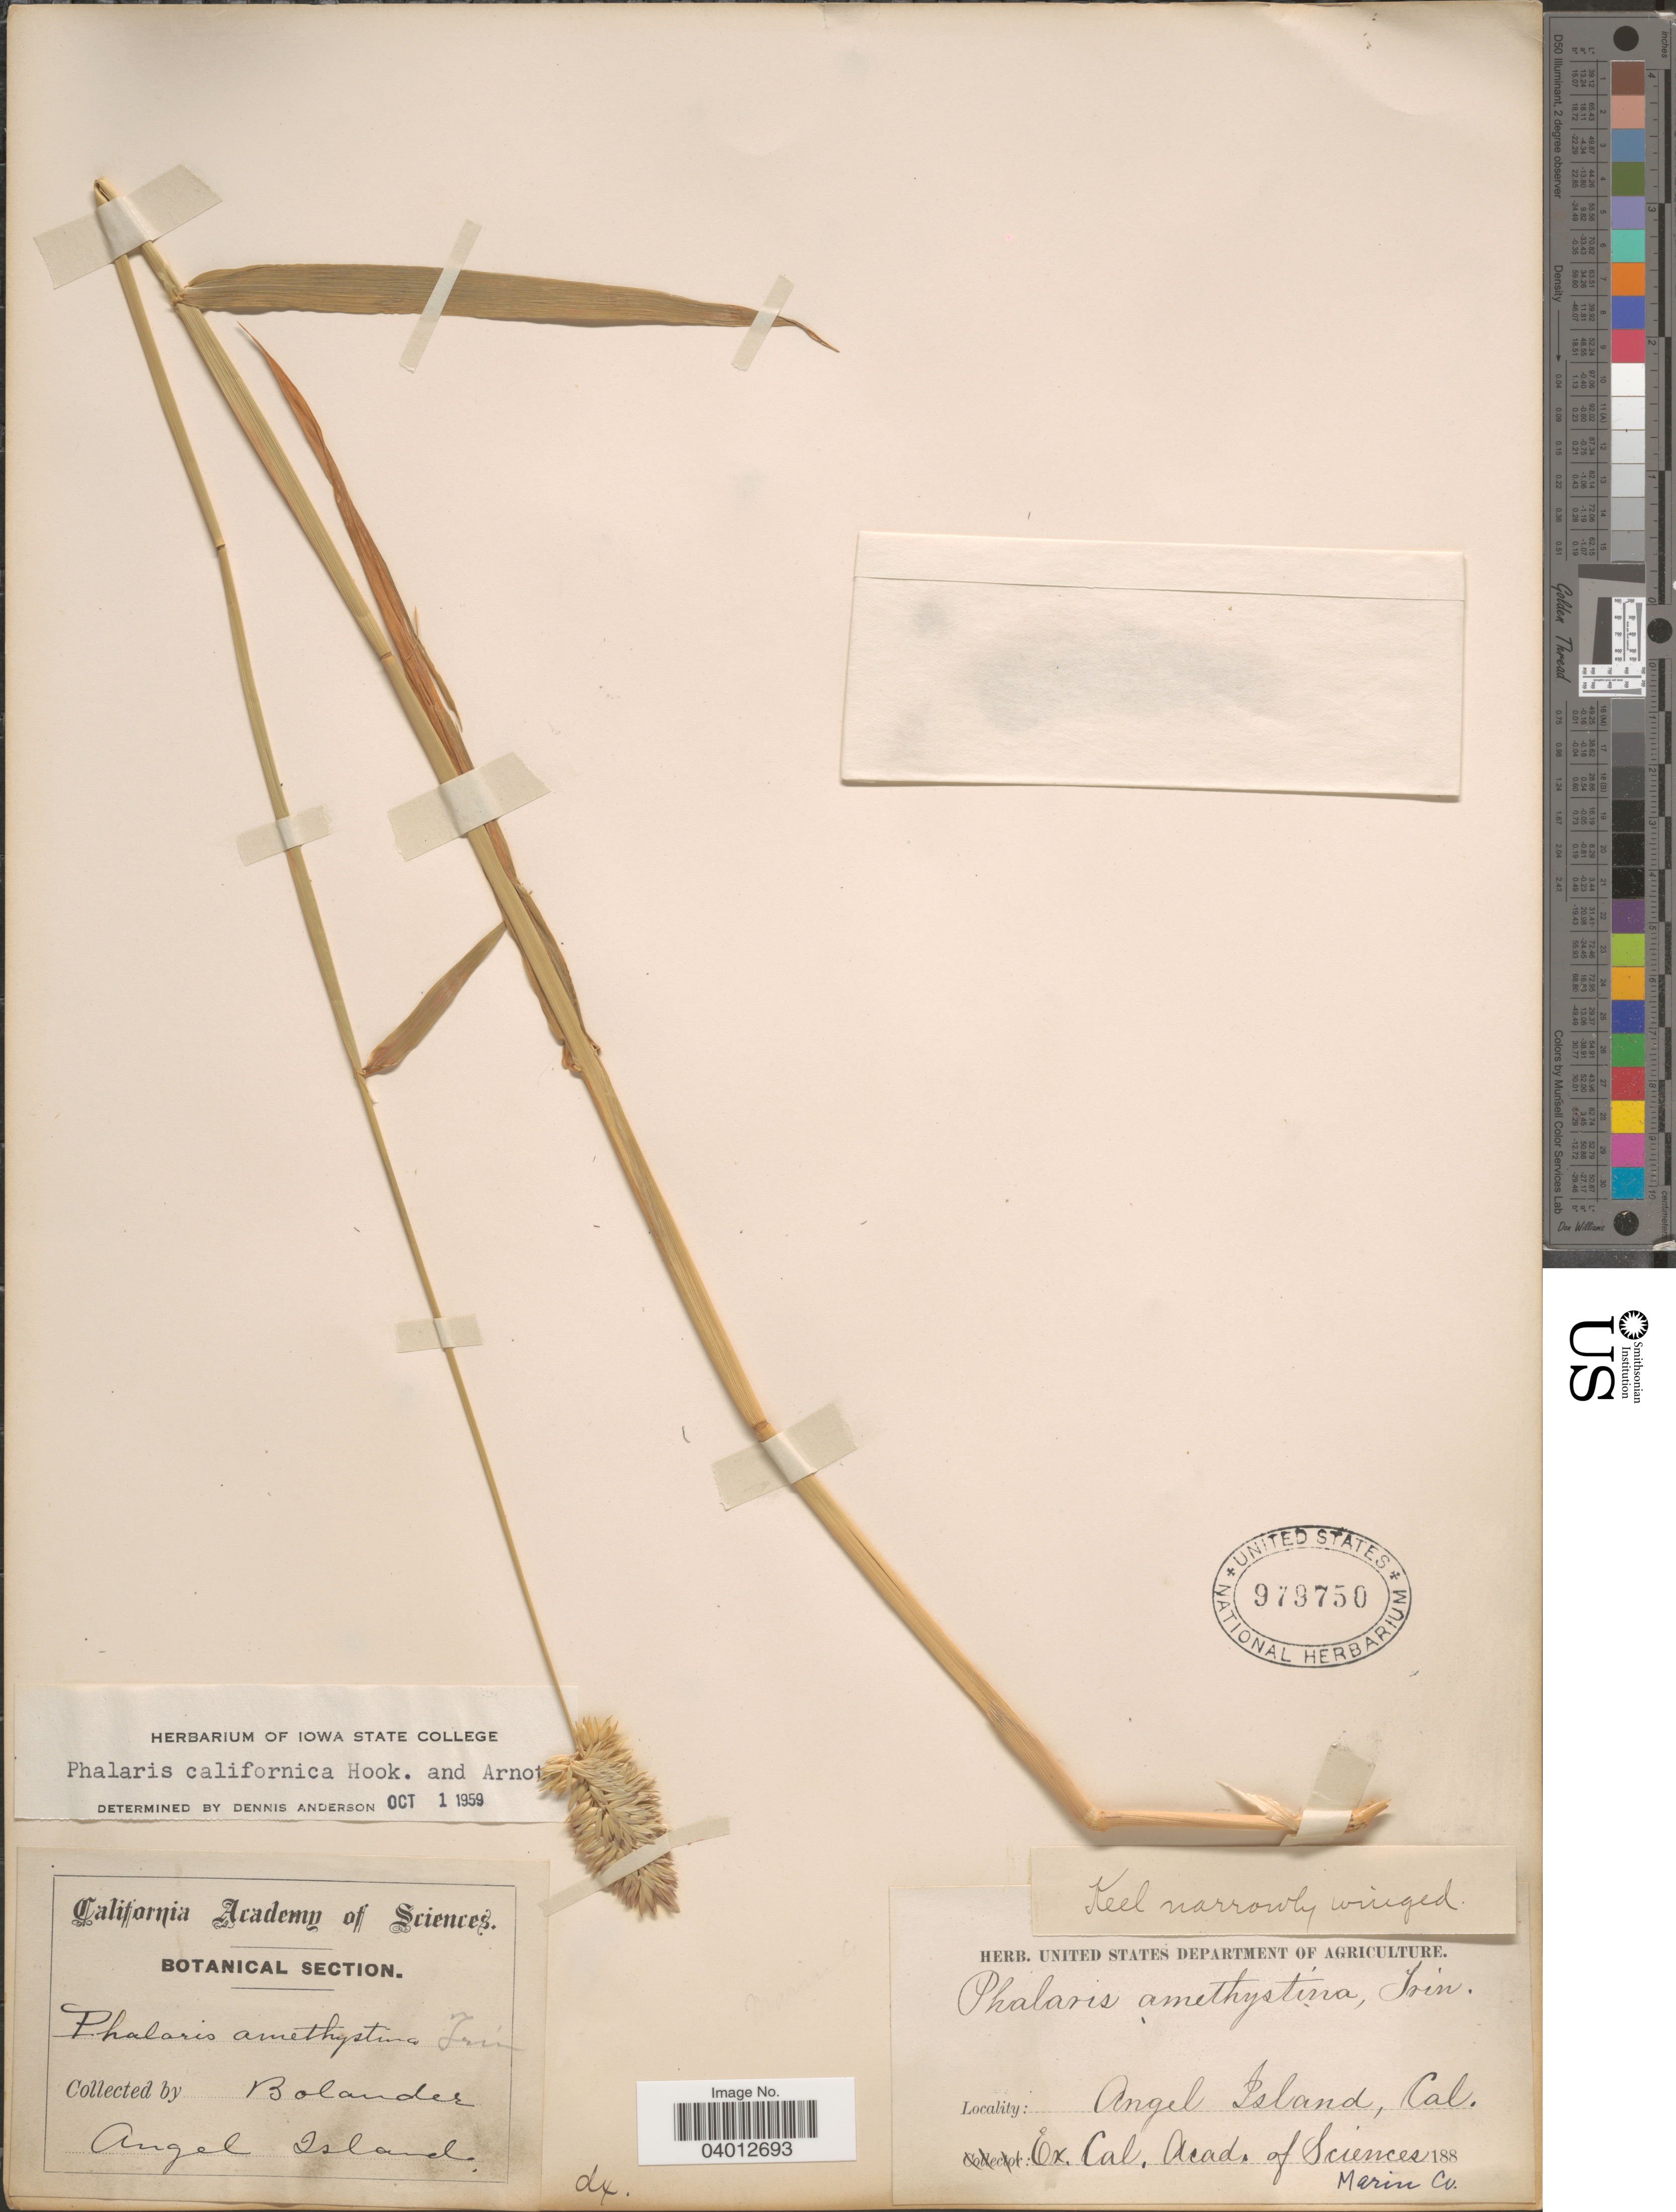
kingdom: Plantae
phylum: Tracheophyta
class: Liliopsida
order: Poales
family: Poaceae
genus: Phalaris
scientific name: Phalaris californica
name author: Hook. & Arn.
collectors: H. Bolander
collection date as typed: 188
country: United States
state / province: California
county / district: Marin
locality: Angel Island. Marin Co.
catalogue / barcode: US 979750